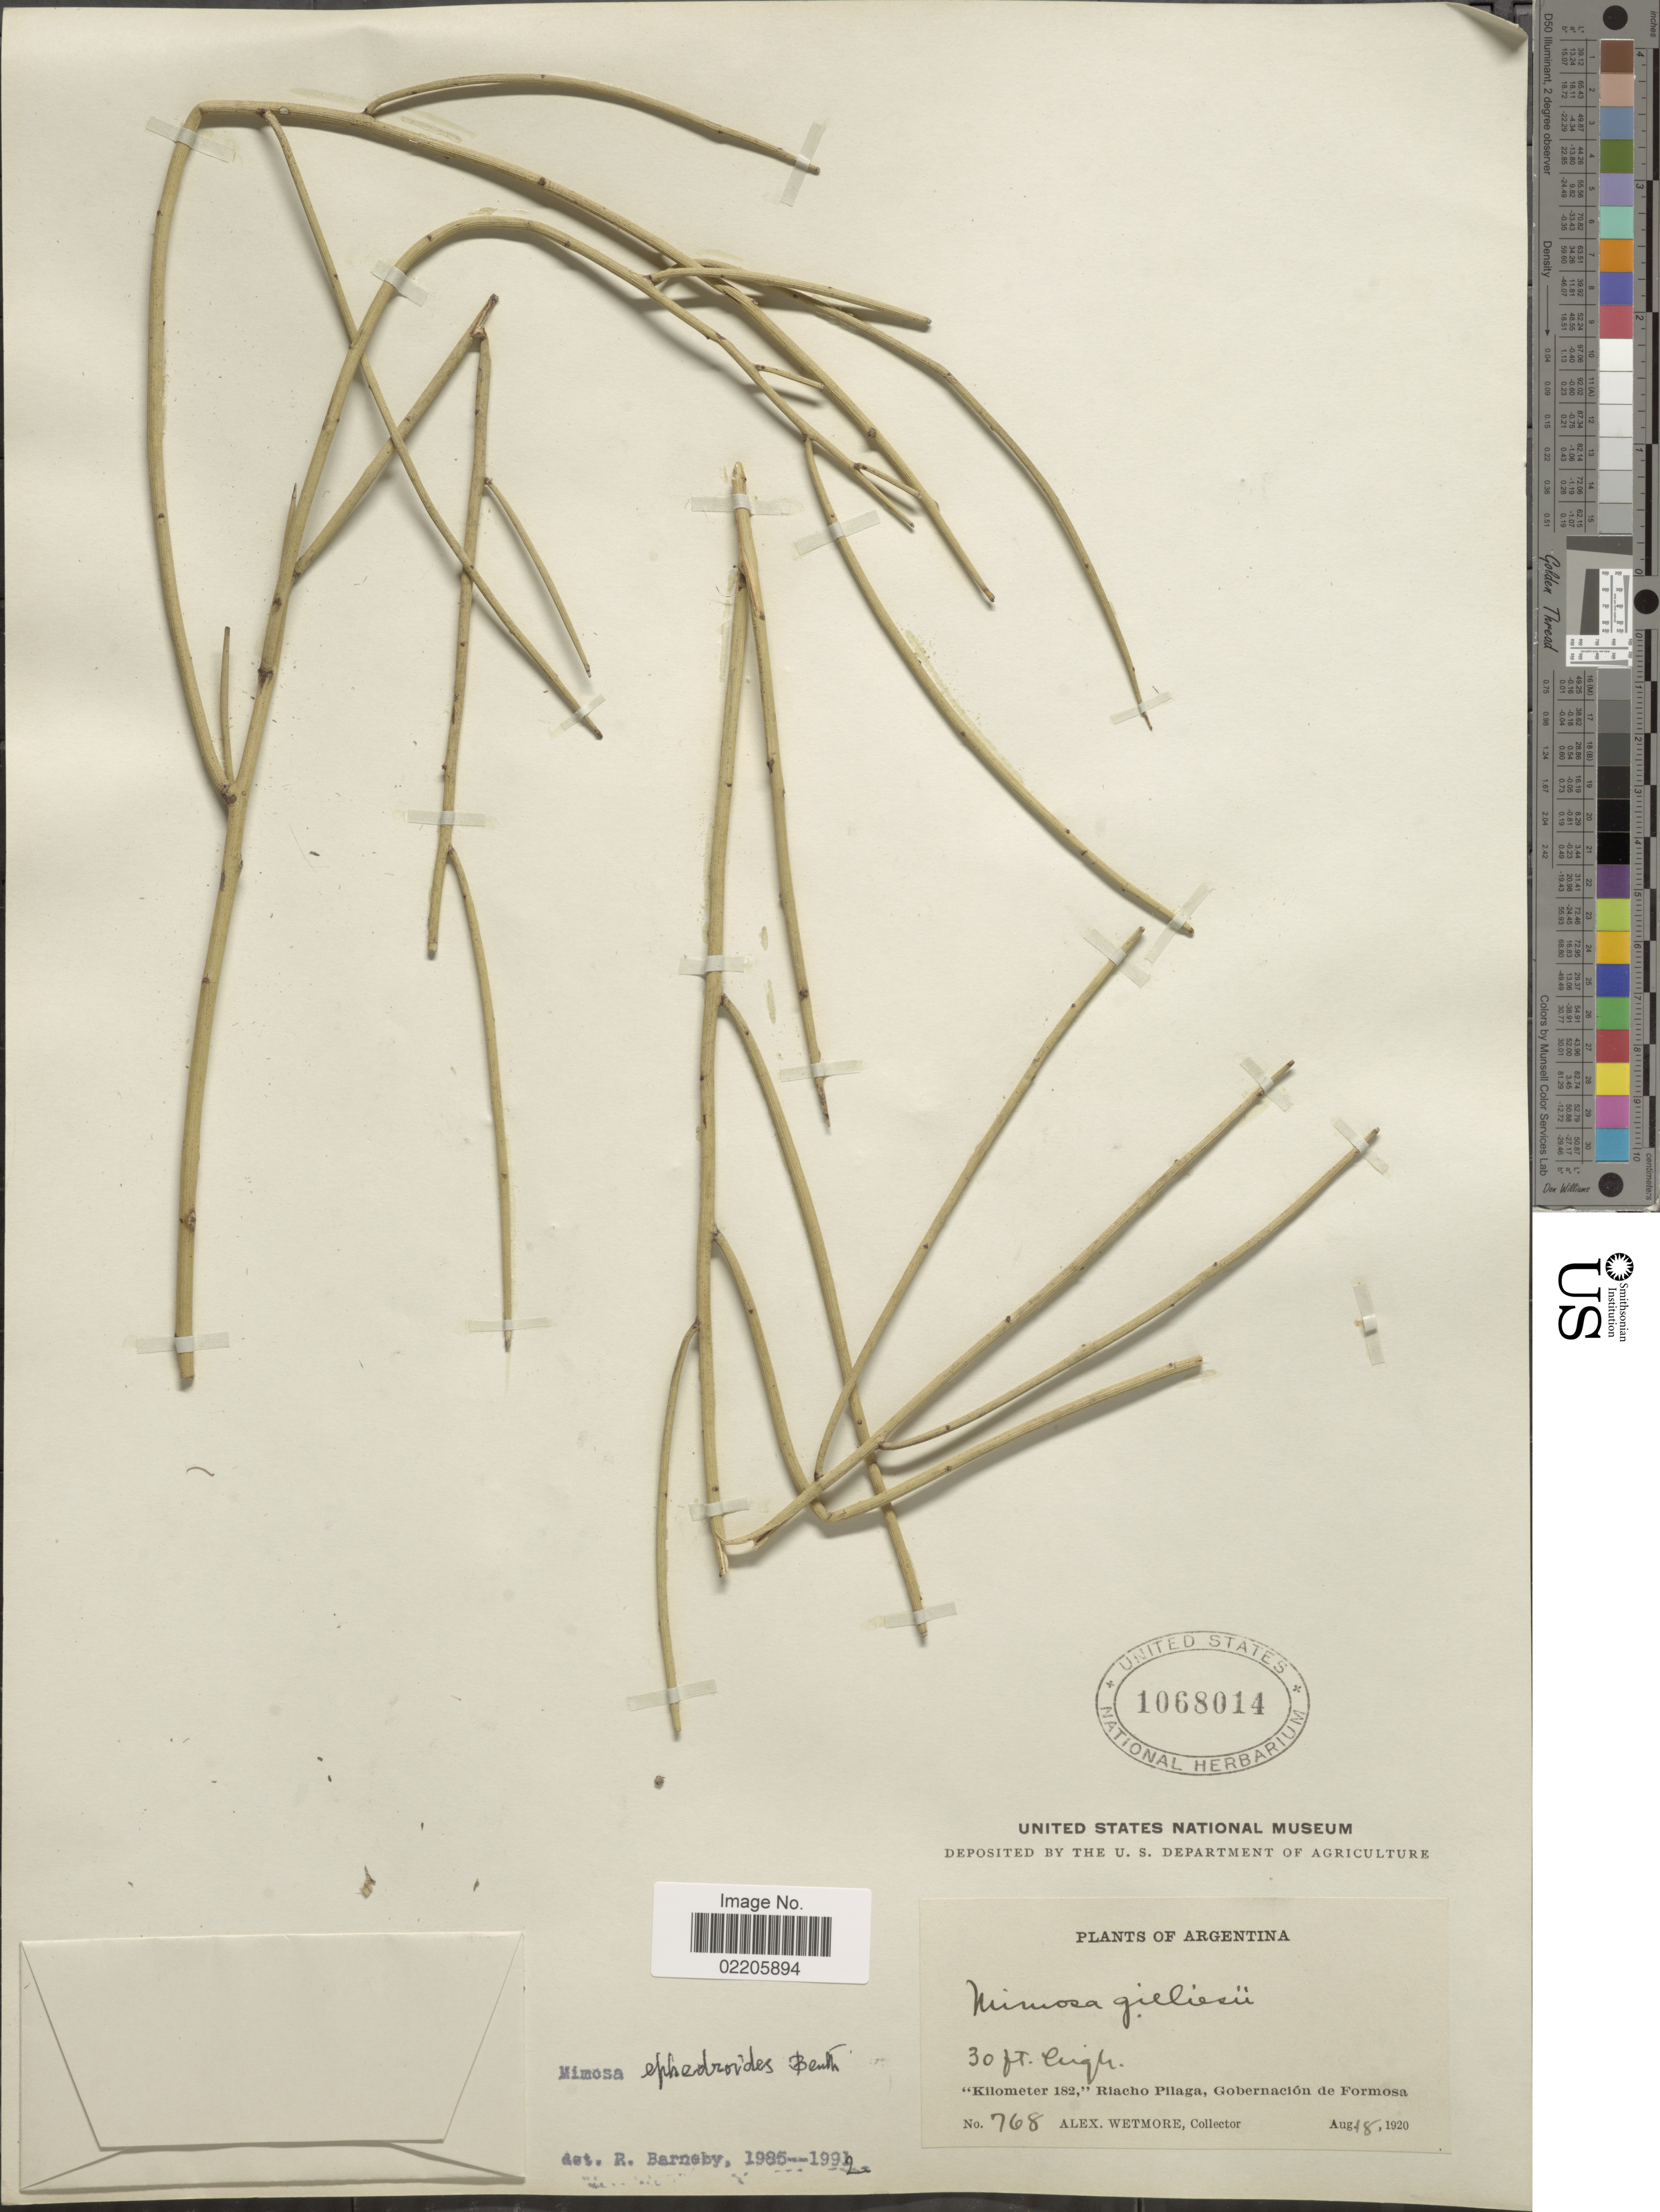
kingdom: Plantae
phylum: Tracheophyta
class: Magnoliopsida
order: Fabales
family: Fabaceae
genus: Mimosa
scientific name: Mimosa ephedroides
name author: Benth.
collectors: A. Wetmore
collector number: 768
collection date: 1920-08-18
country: Argentina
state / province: Formosa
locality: Kilometers 182,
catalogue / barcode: US 1068014